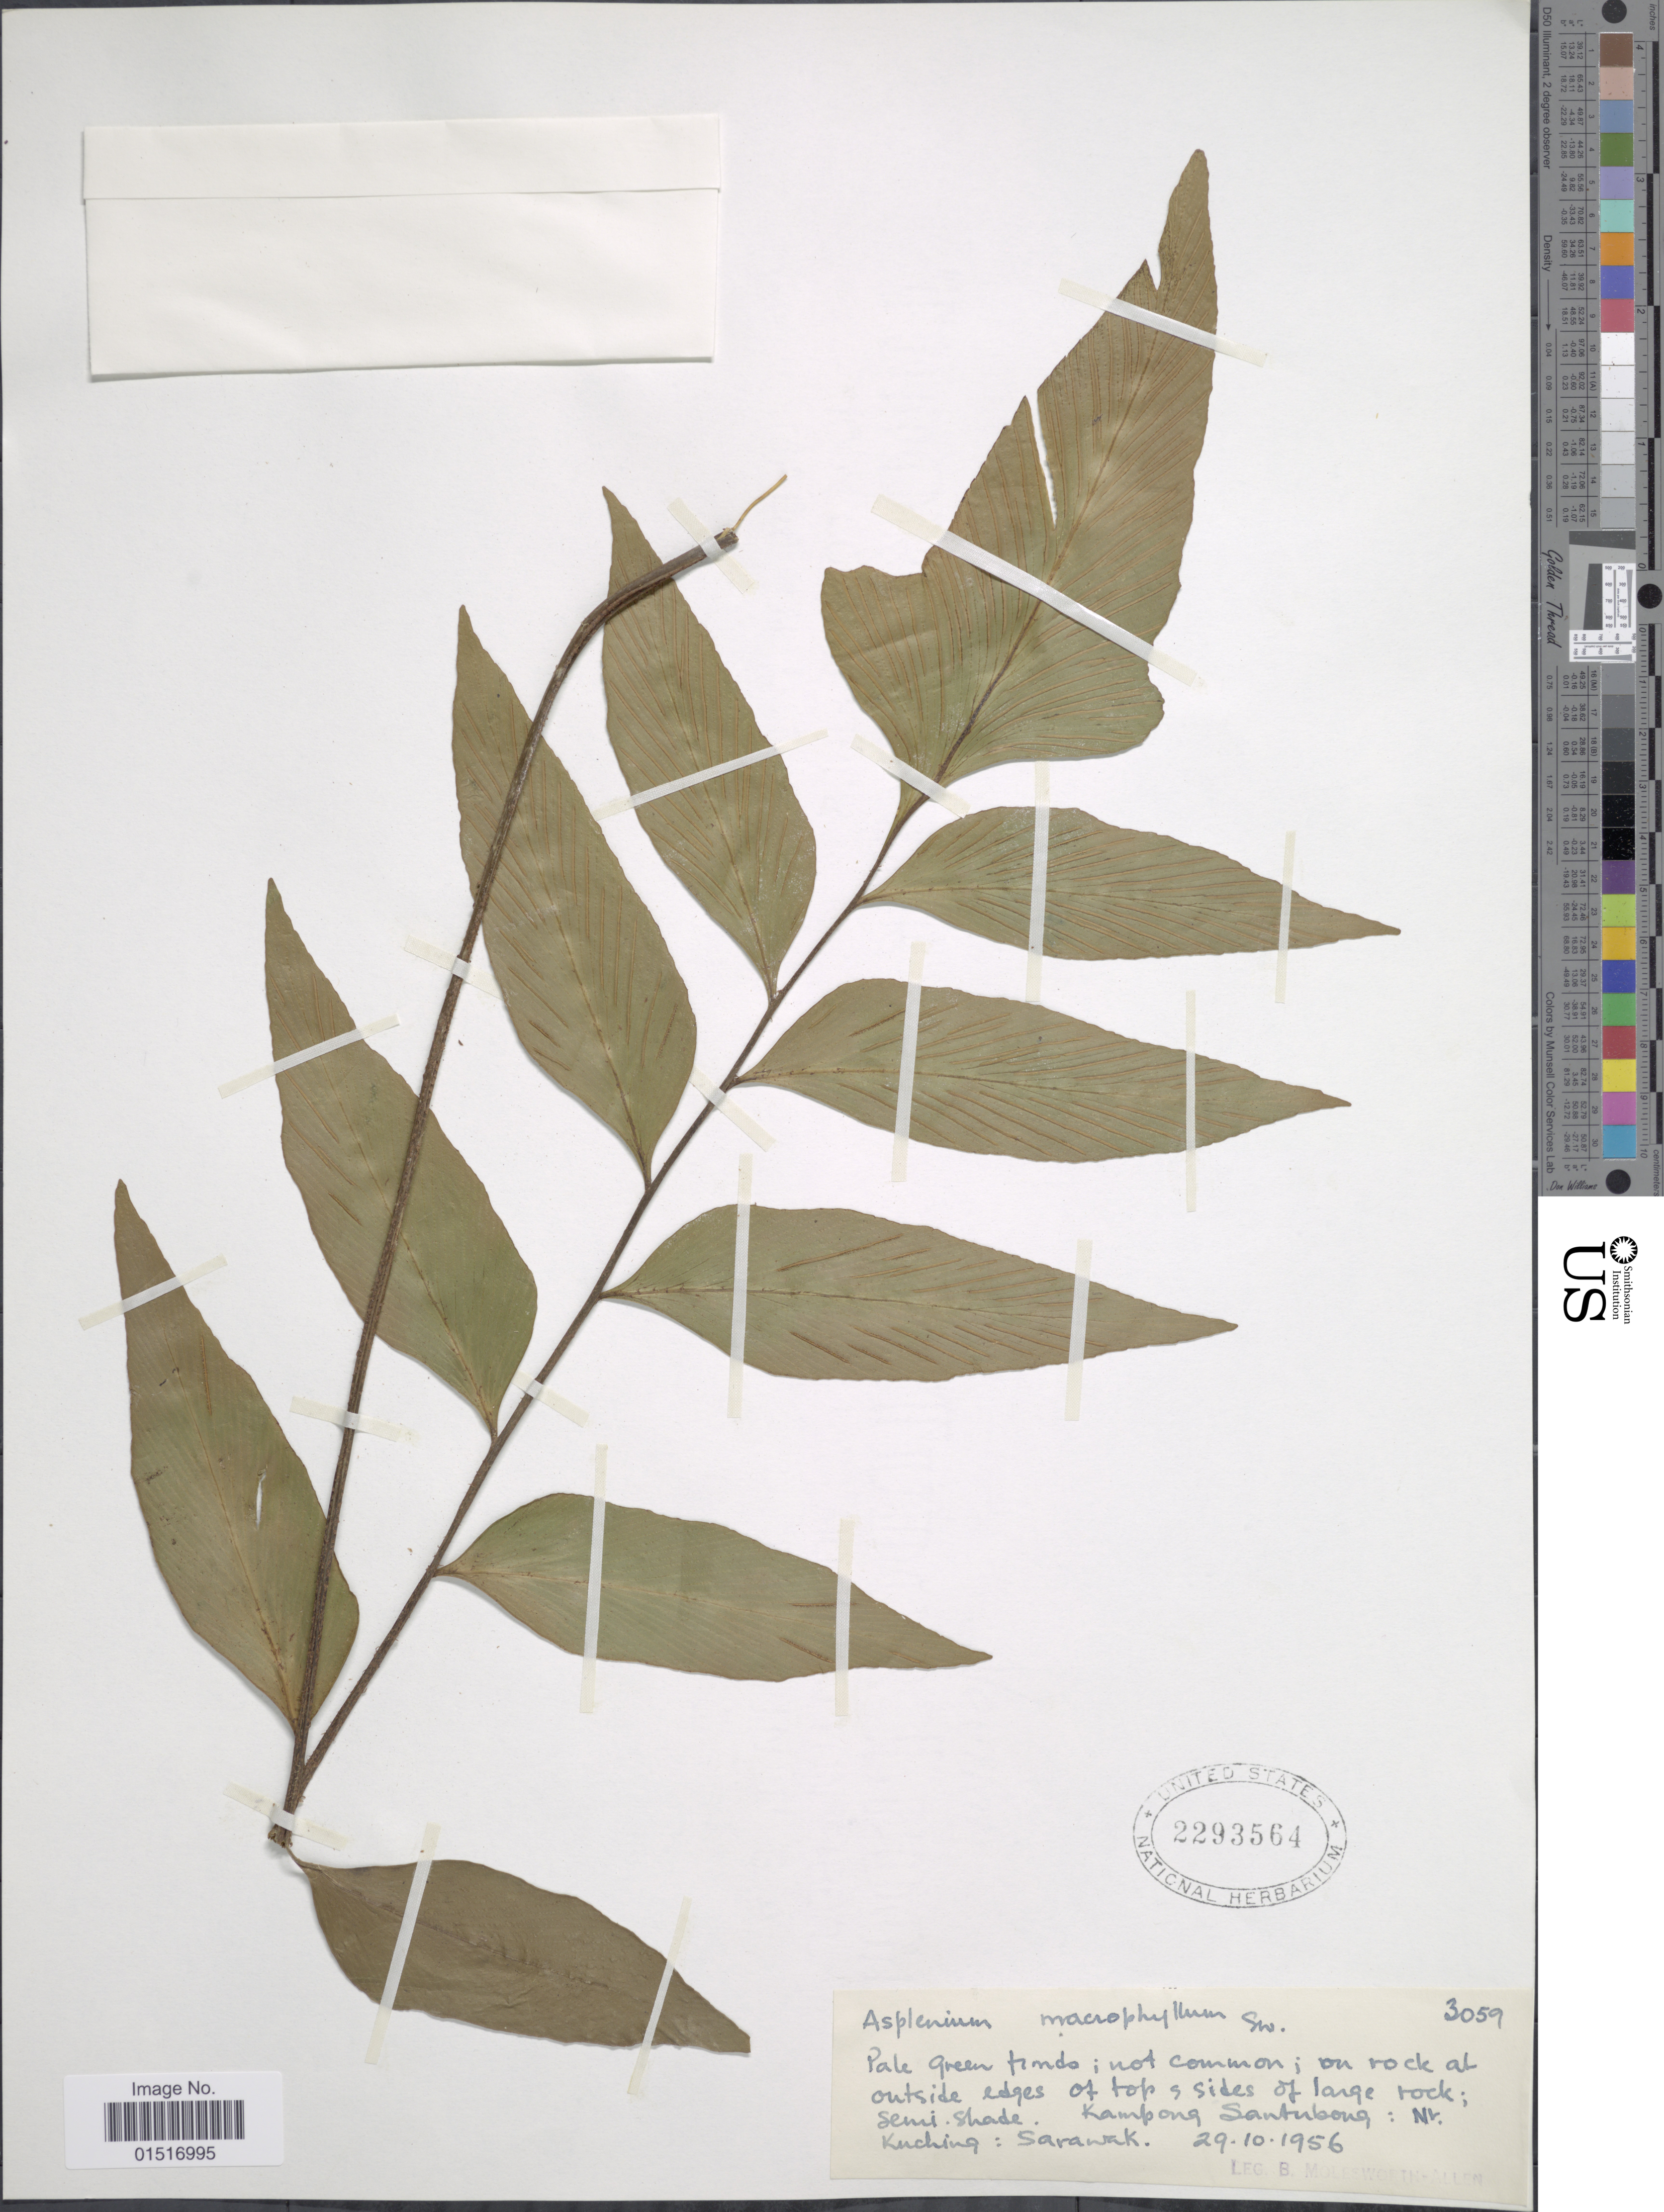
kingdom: Plantae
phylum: Tracheophyta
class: Polypodiopsida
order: Polypodiales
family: Aspleniaceae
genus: Asplenium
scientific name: Asplenium polyodon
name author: G. Forst.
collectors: B. E. G. Molesworth-Allen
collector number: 3059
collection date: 1956-10-29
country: Malaysia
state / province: Sarawak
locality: Kampung Santubong: Nr. Kuching [near Kuching]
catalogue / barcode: US 2293564